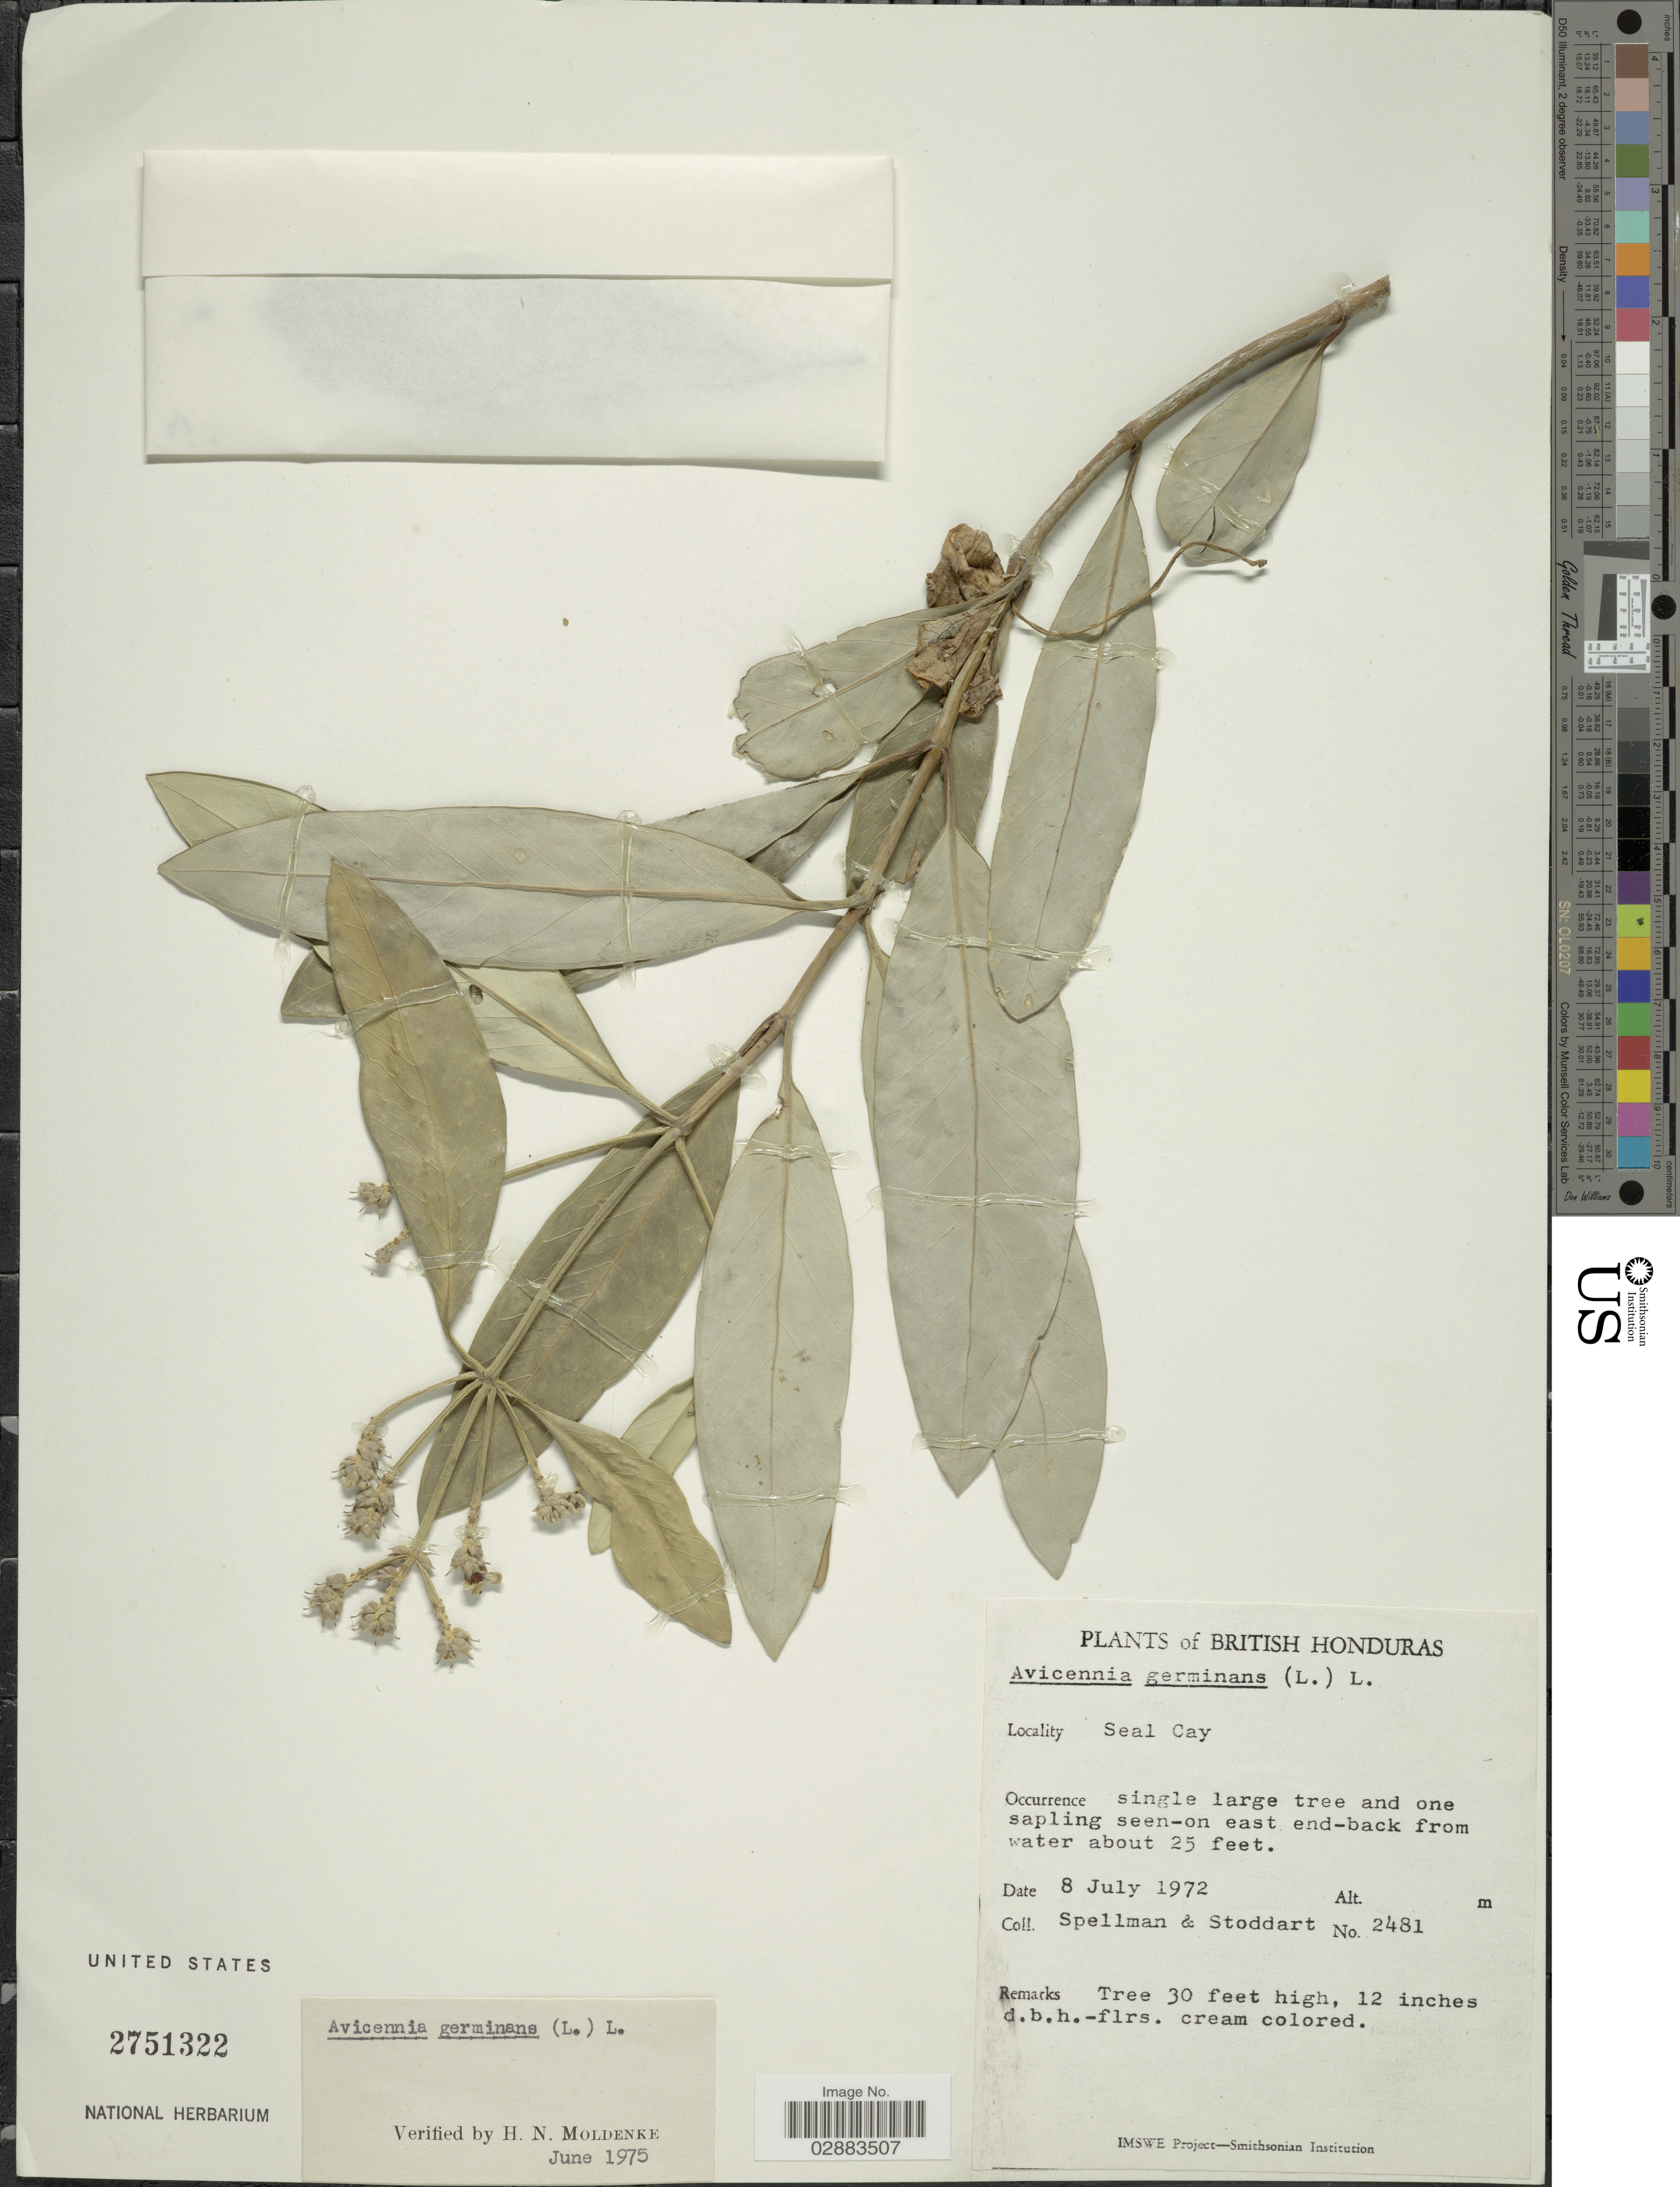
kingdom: Plantae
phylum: Tracheophyta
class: Magnoliopsida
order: Lamiales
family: Acanthaceae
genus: Avicennia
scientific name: Avicennia germinans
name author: (L.) L.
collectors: Spellman, -- & -. Stoddart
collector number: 2481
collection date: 1972-07-08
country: Belize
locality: British Honduras. Seal Cay.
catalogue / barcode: US 2751322